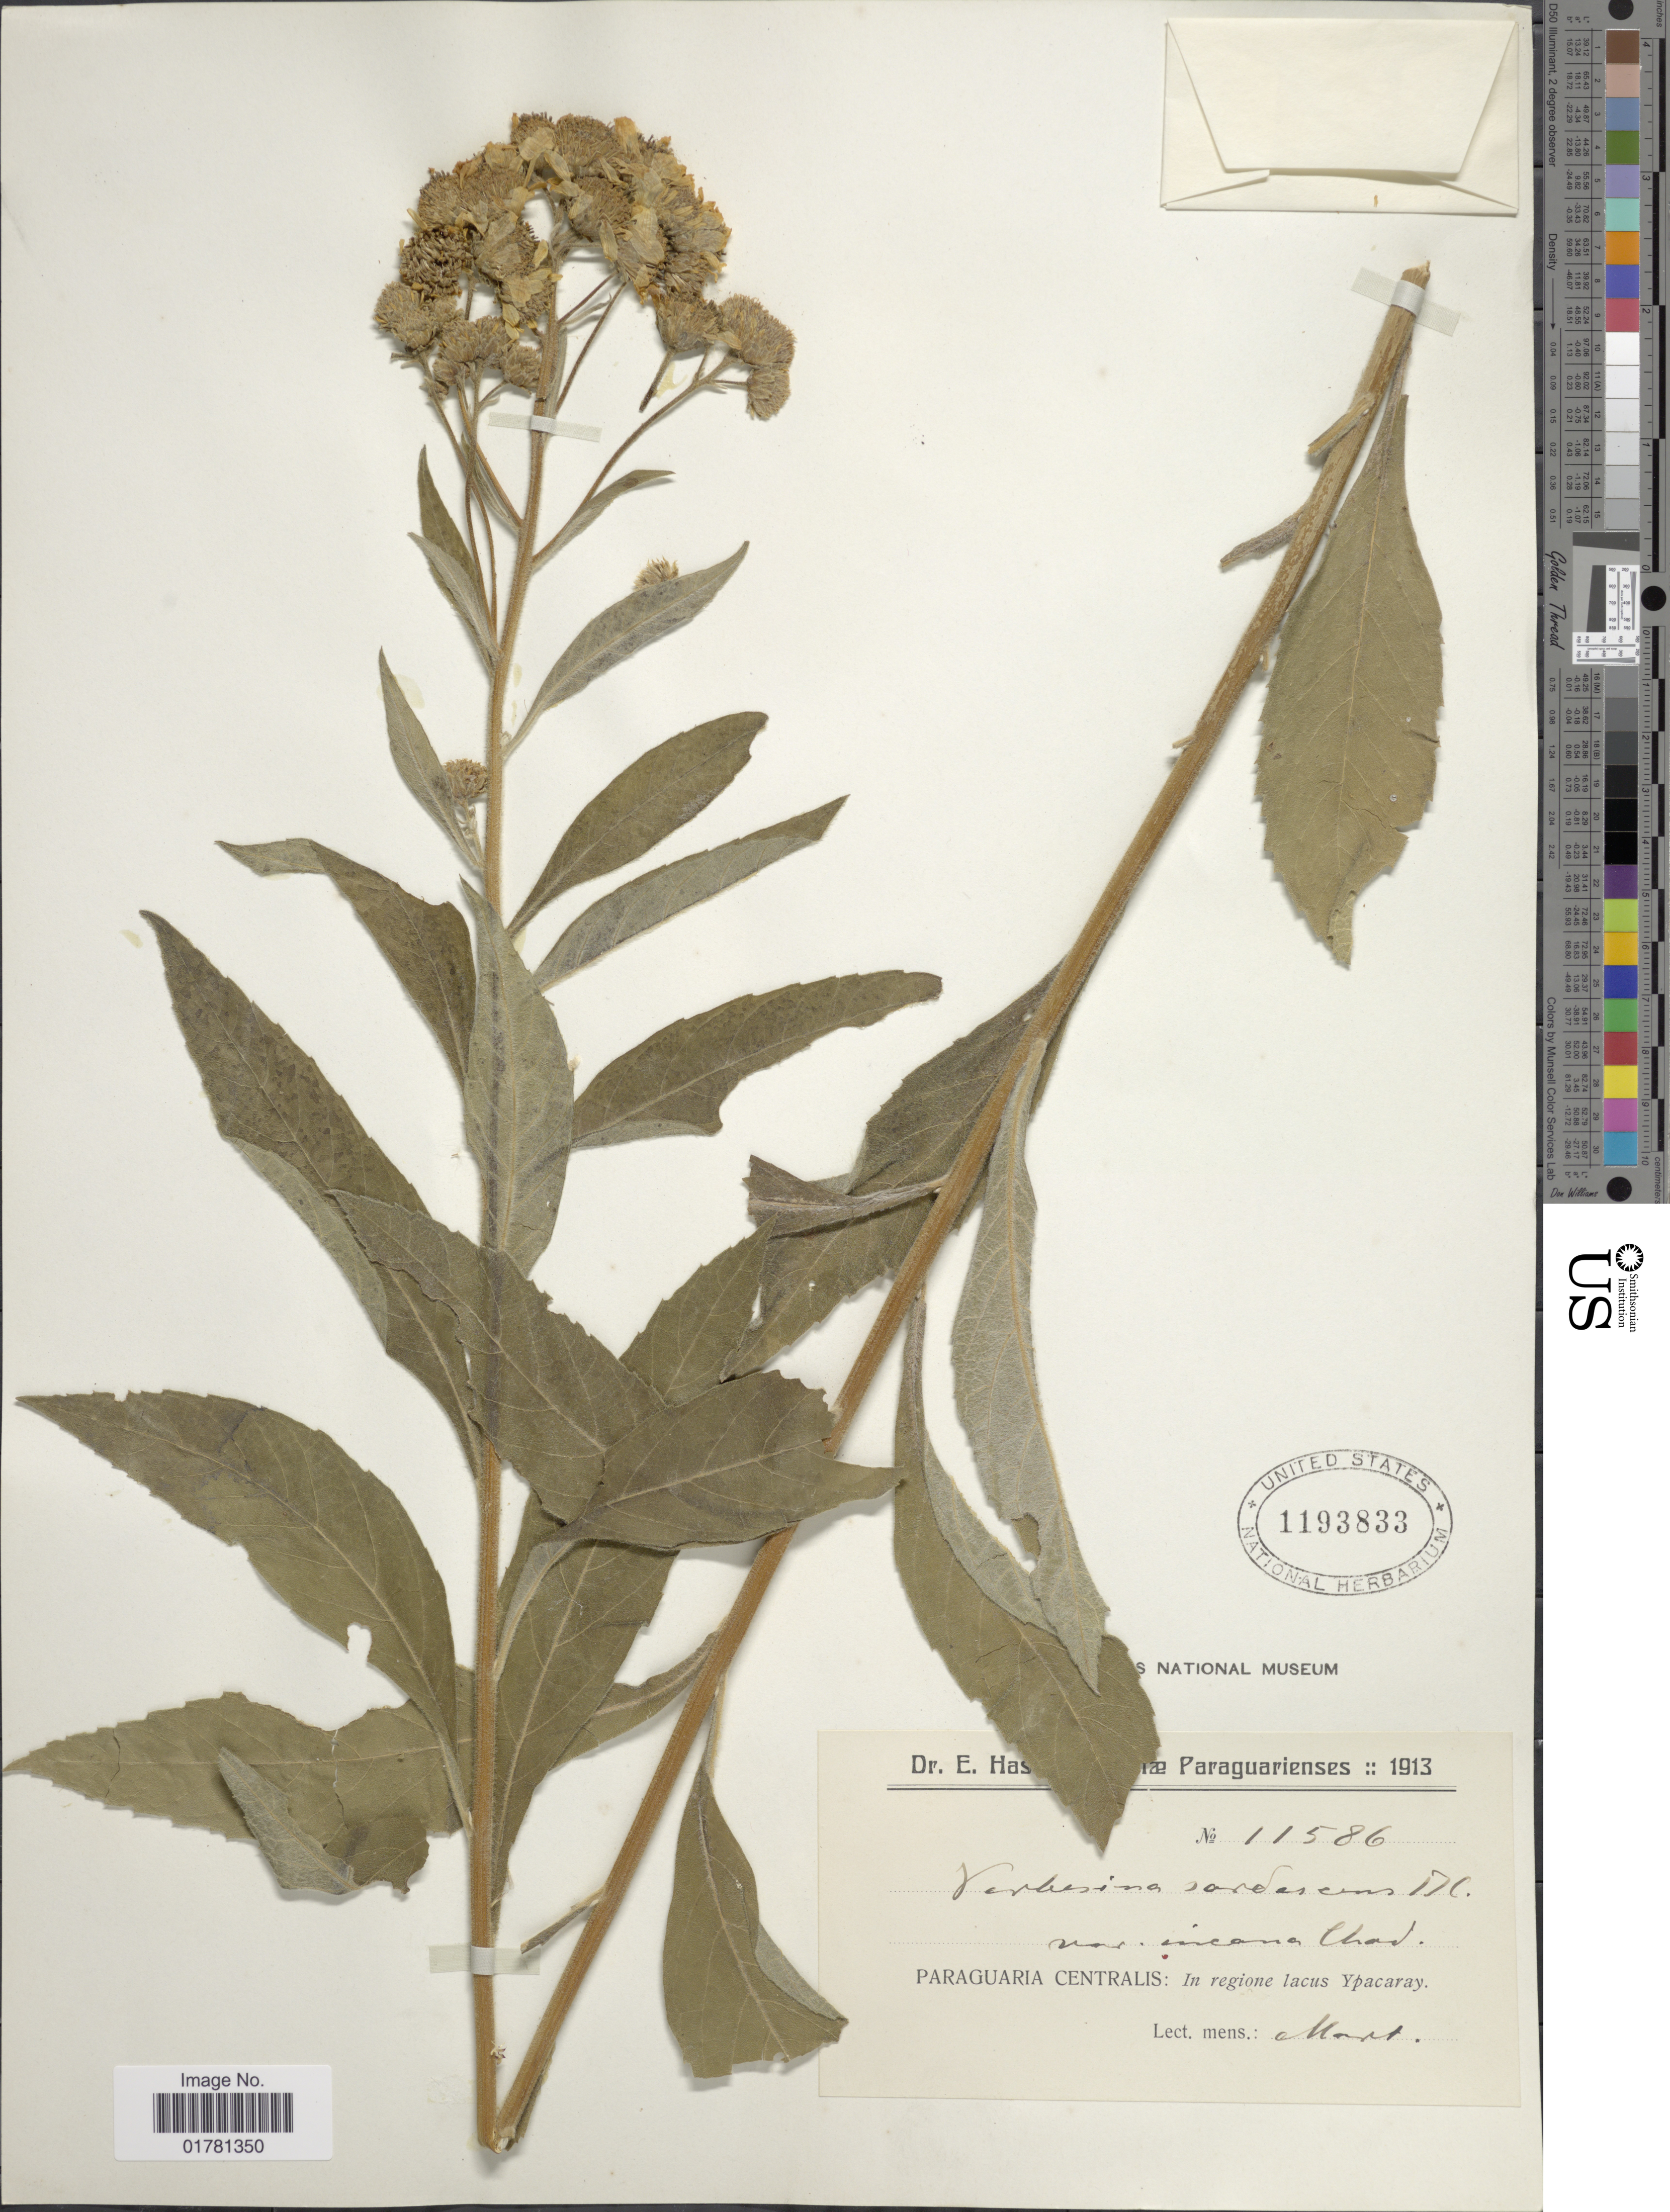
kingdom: Plantae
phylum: Tracheophyta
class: Magnoliopsida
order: Asterales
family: Asteraceae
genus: Verbesina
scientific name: Verbesina sordescens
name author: DC.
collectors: E. Hassler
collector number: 11586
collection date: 1913-03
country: Paraguay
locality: Paraguaria Centralis: In regione lacus Ypacaray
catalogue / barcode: US 1193833